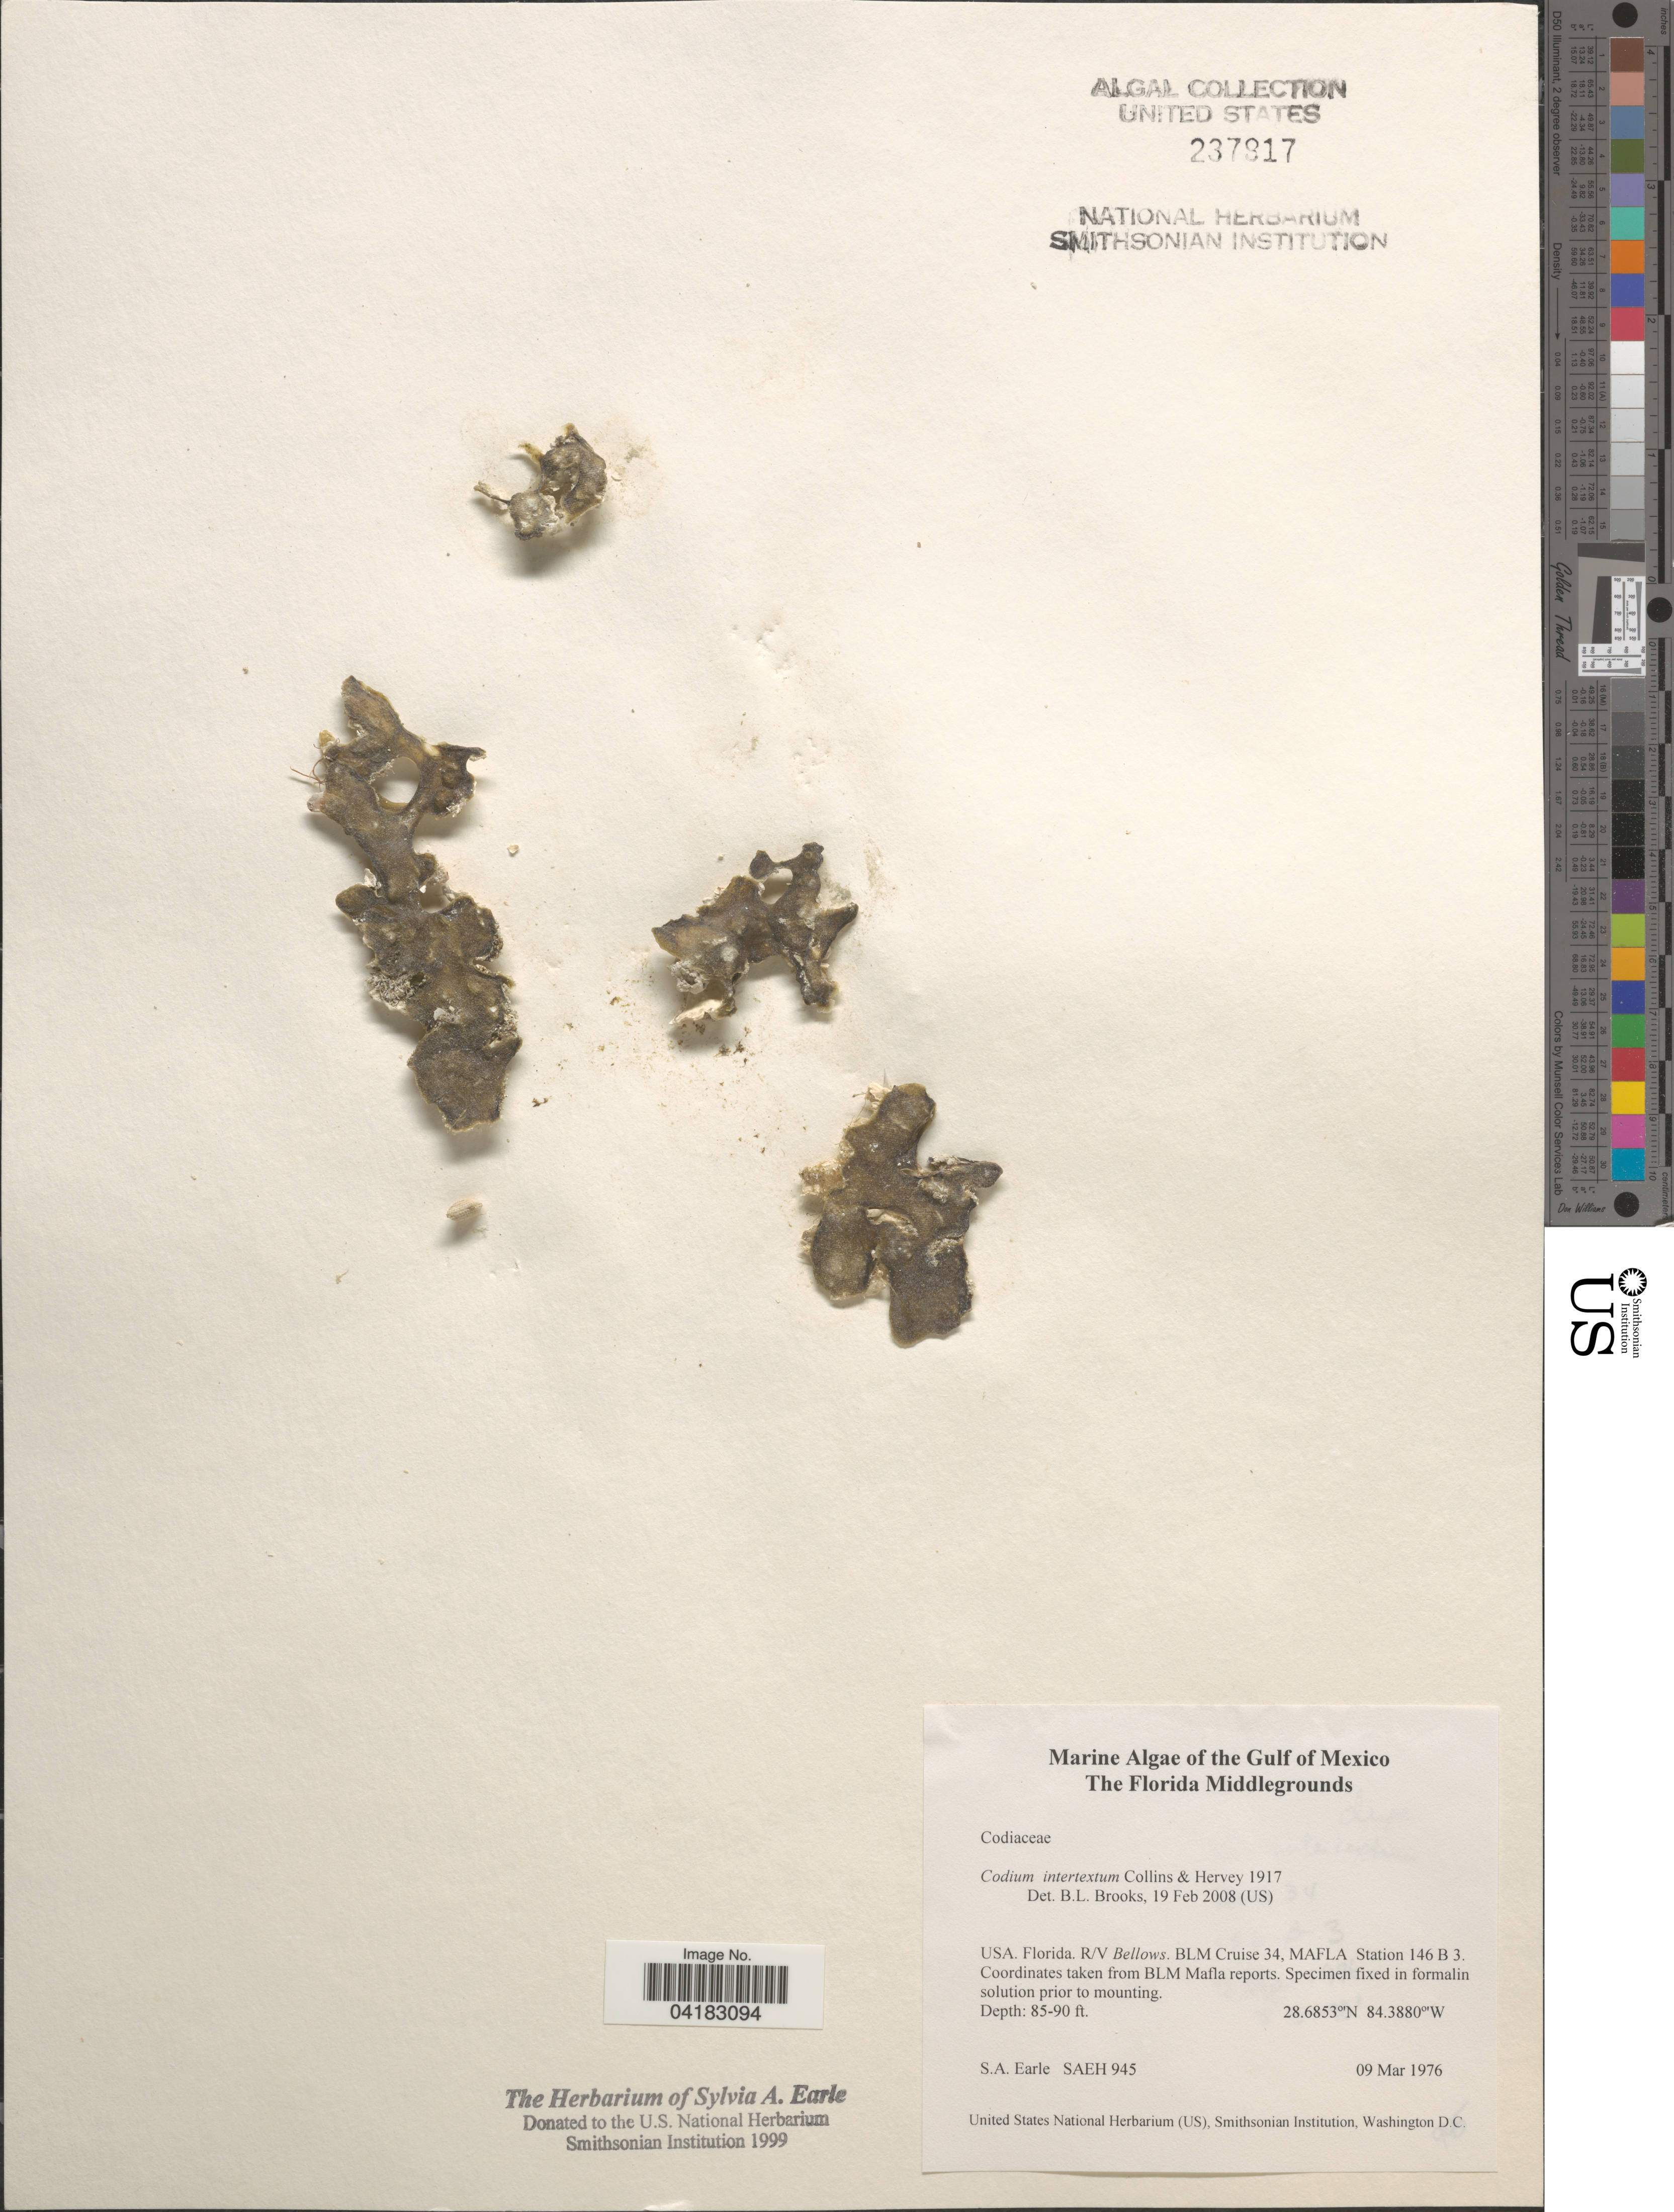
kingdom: Plantae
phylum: Chlorophyta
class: Ulvophyceae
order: Bryopsidales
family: Codiaceae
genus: Codium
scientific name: Codium intertextum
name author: Collins & Herv.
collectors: S. A. Earle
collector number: SAEH945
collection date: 1976-03-09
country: United States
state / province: Florida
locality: Gulf of Mexico. The Florida Middlegrounds. R/V Bellows. BLM Cruise 34, MAFLA Station 146 B 3.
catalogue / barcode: US 237917